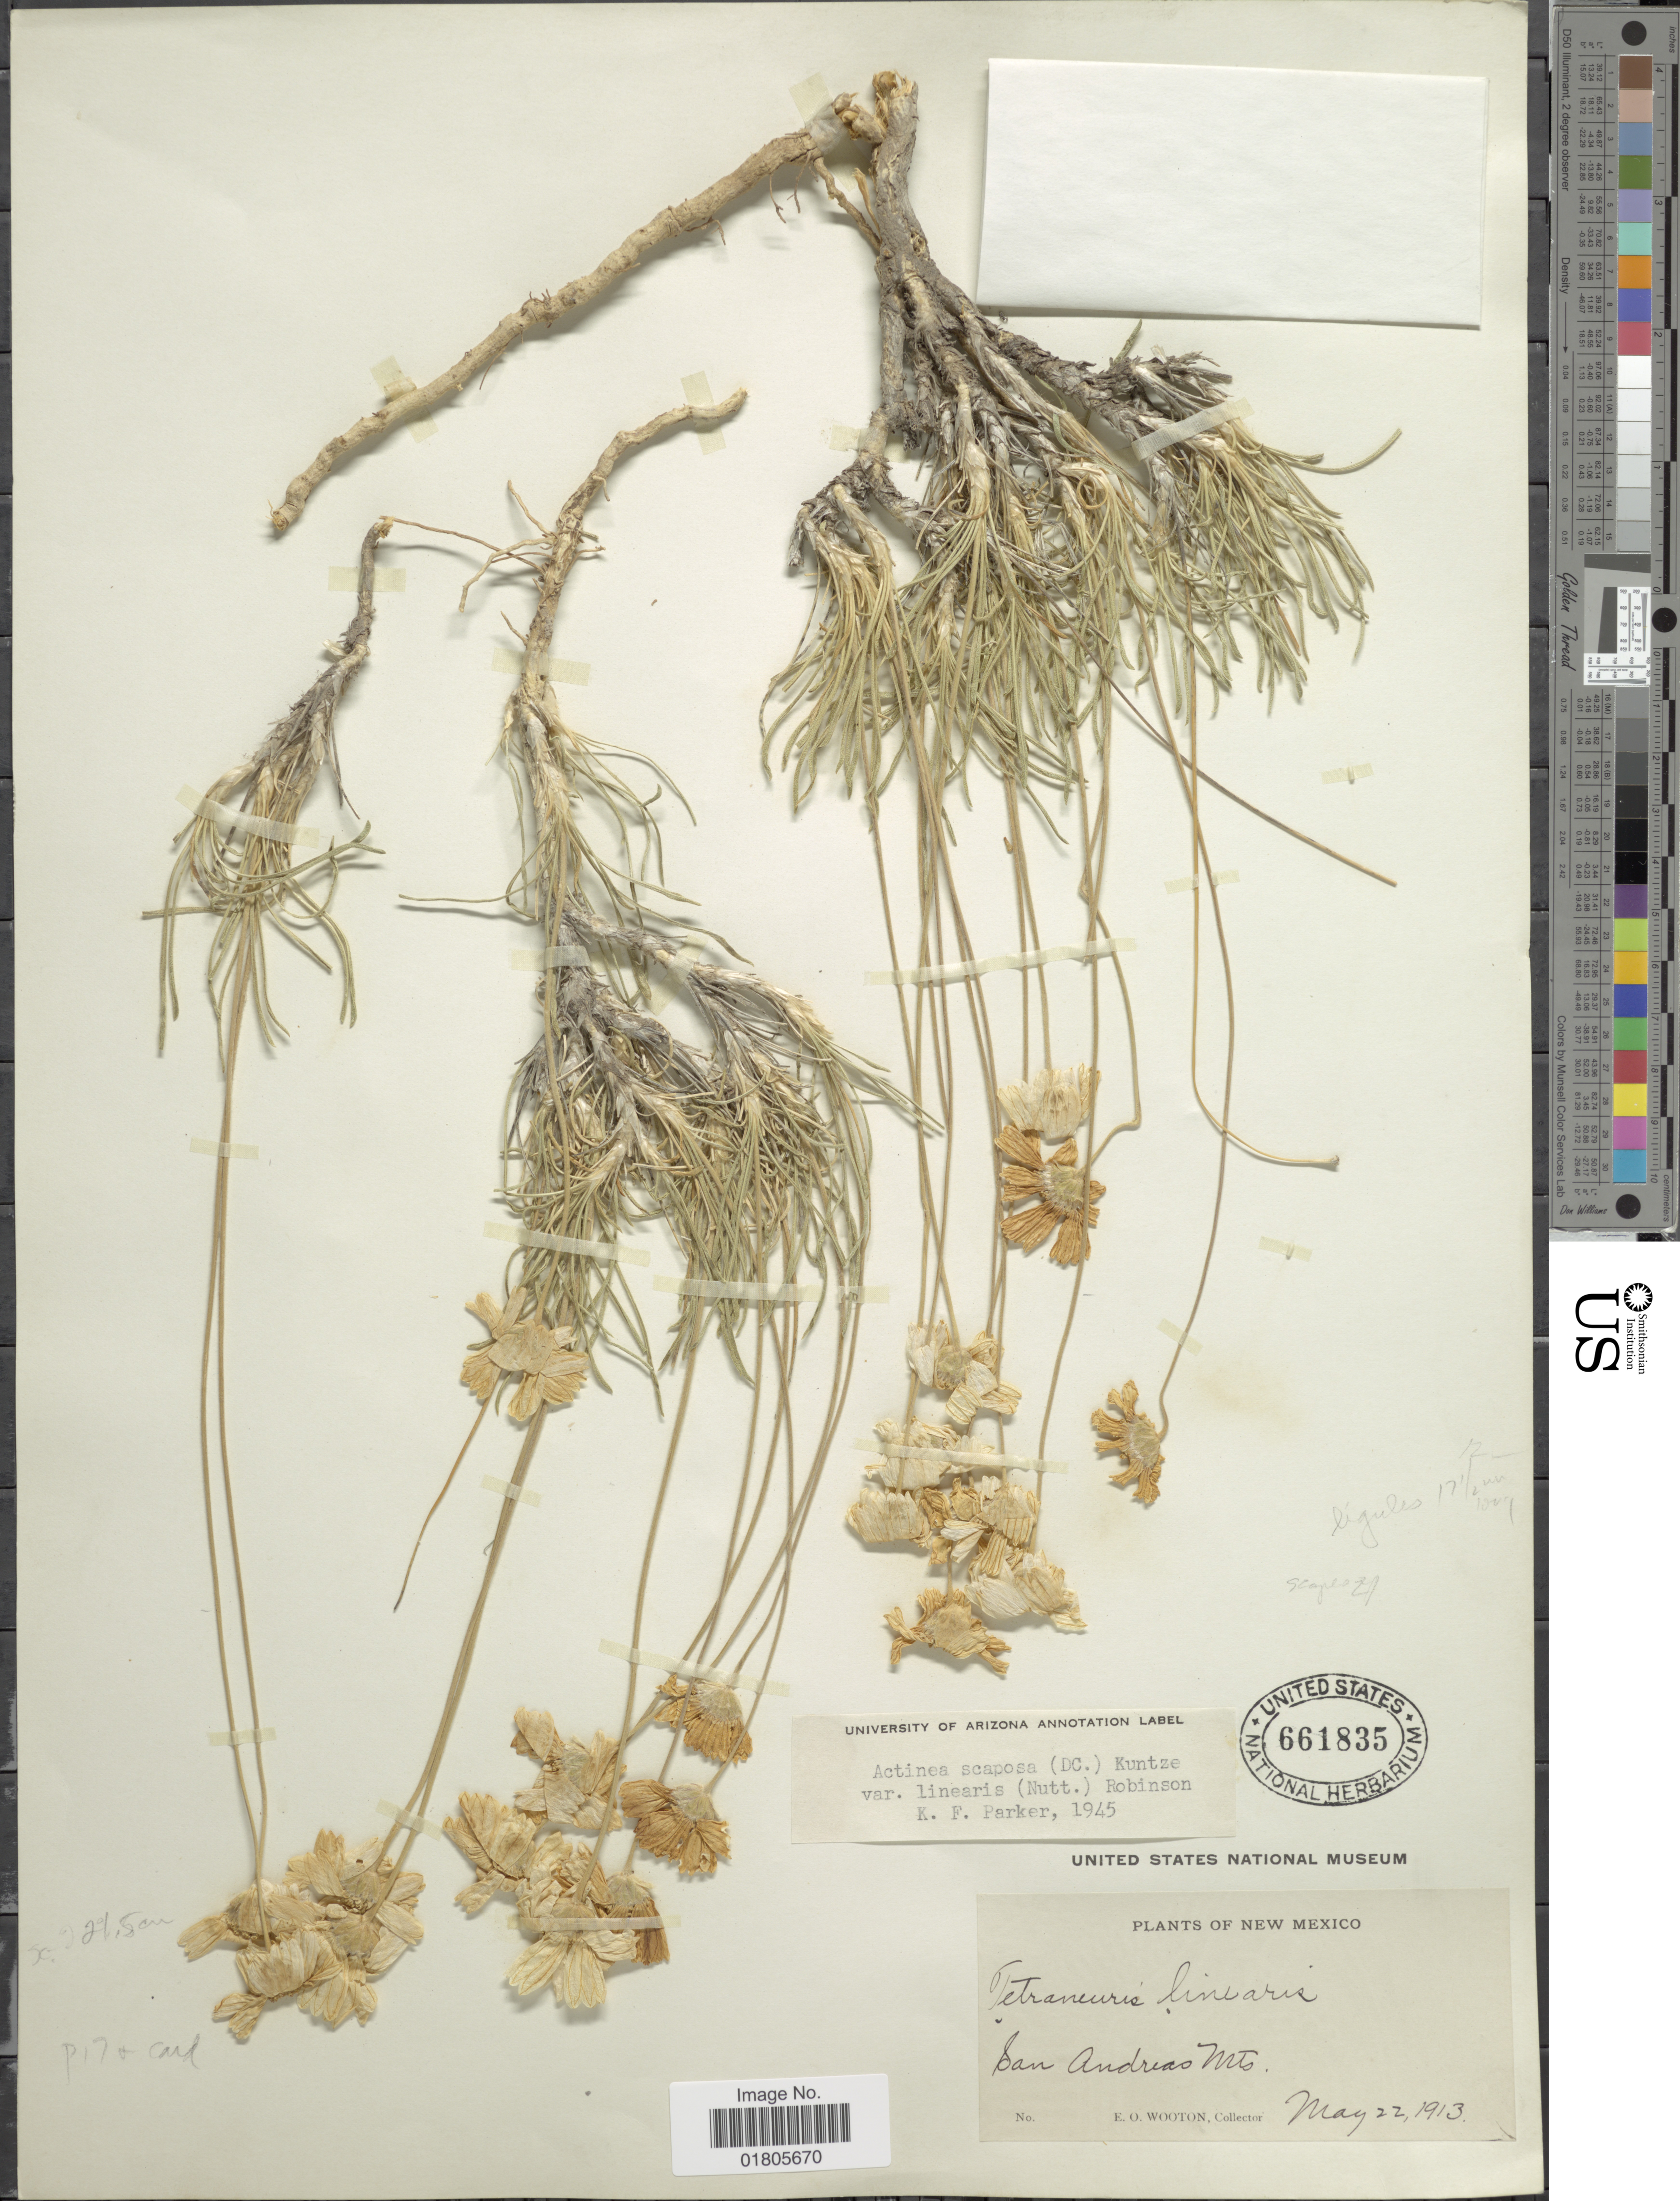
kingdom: Plantae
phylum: Tracheophyta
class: Magnoliopsida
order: Asterales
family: Asteraceae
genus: Actinea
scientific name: Actinea scaposa var. linearis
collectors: E. O. Wooton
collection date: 1913-05-22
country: United States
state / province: New Mexico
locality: San Andreas Mts.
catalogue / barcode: US 661835